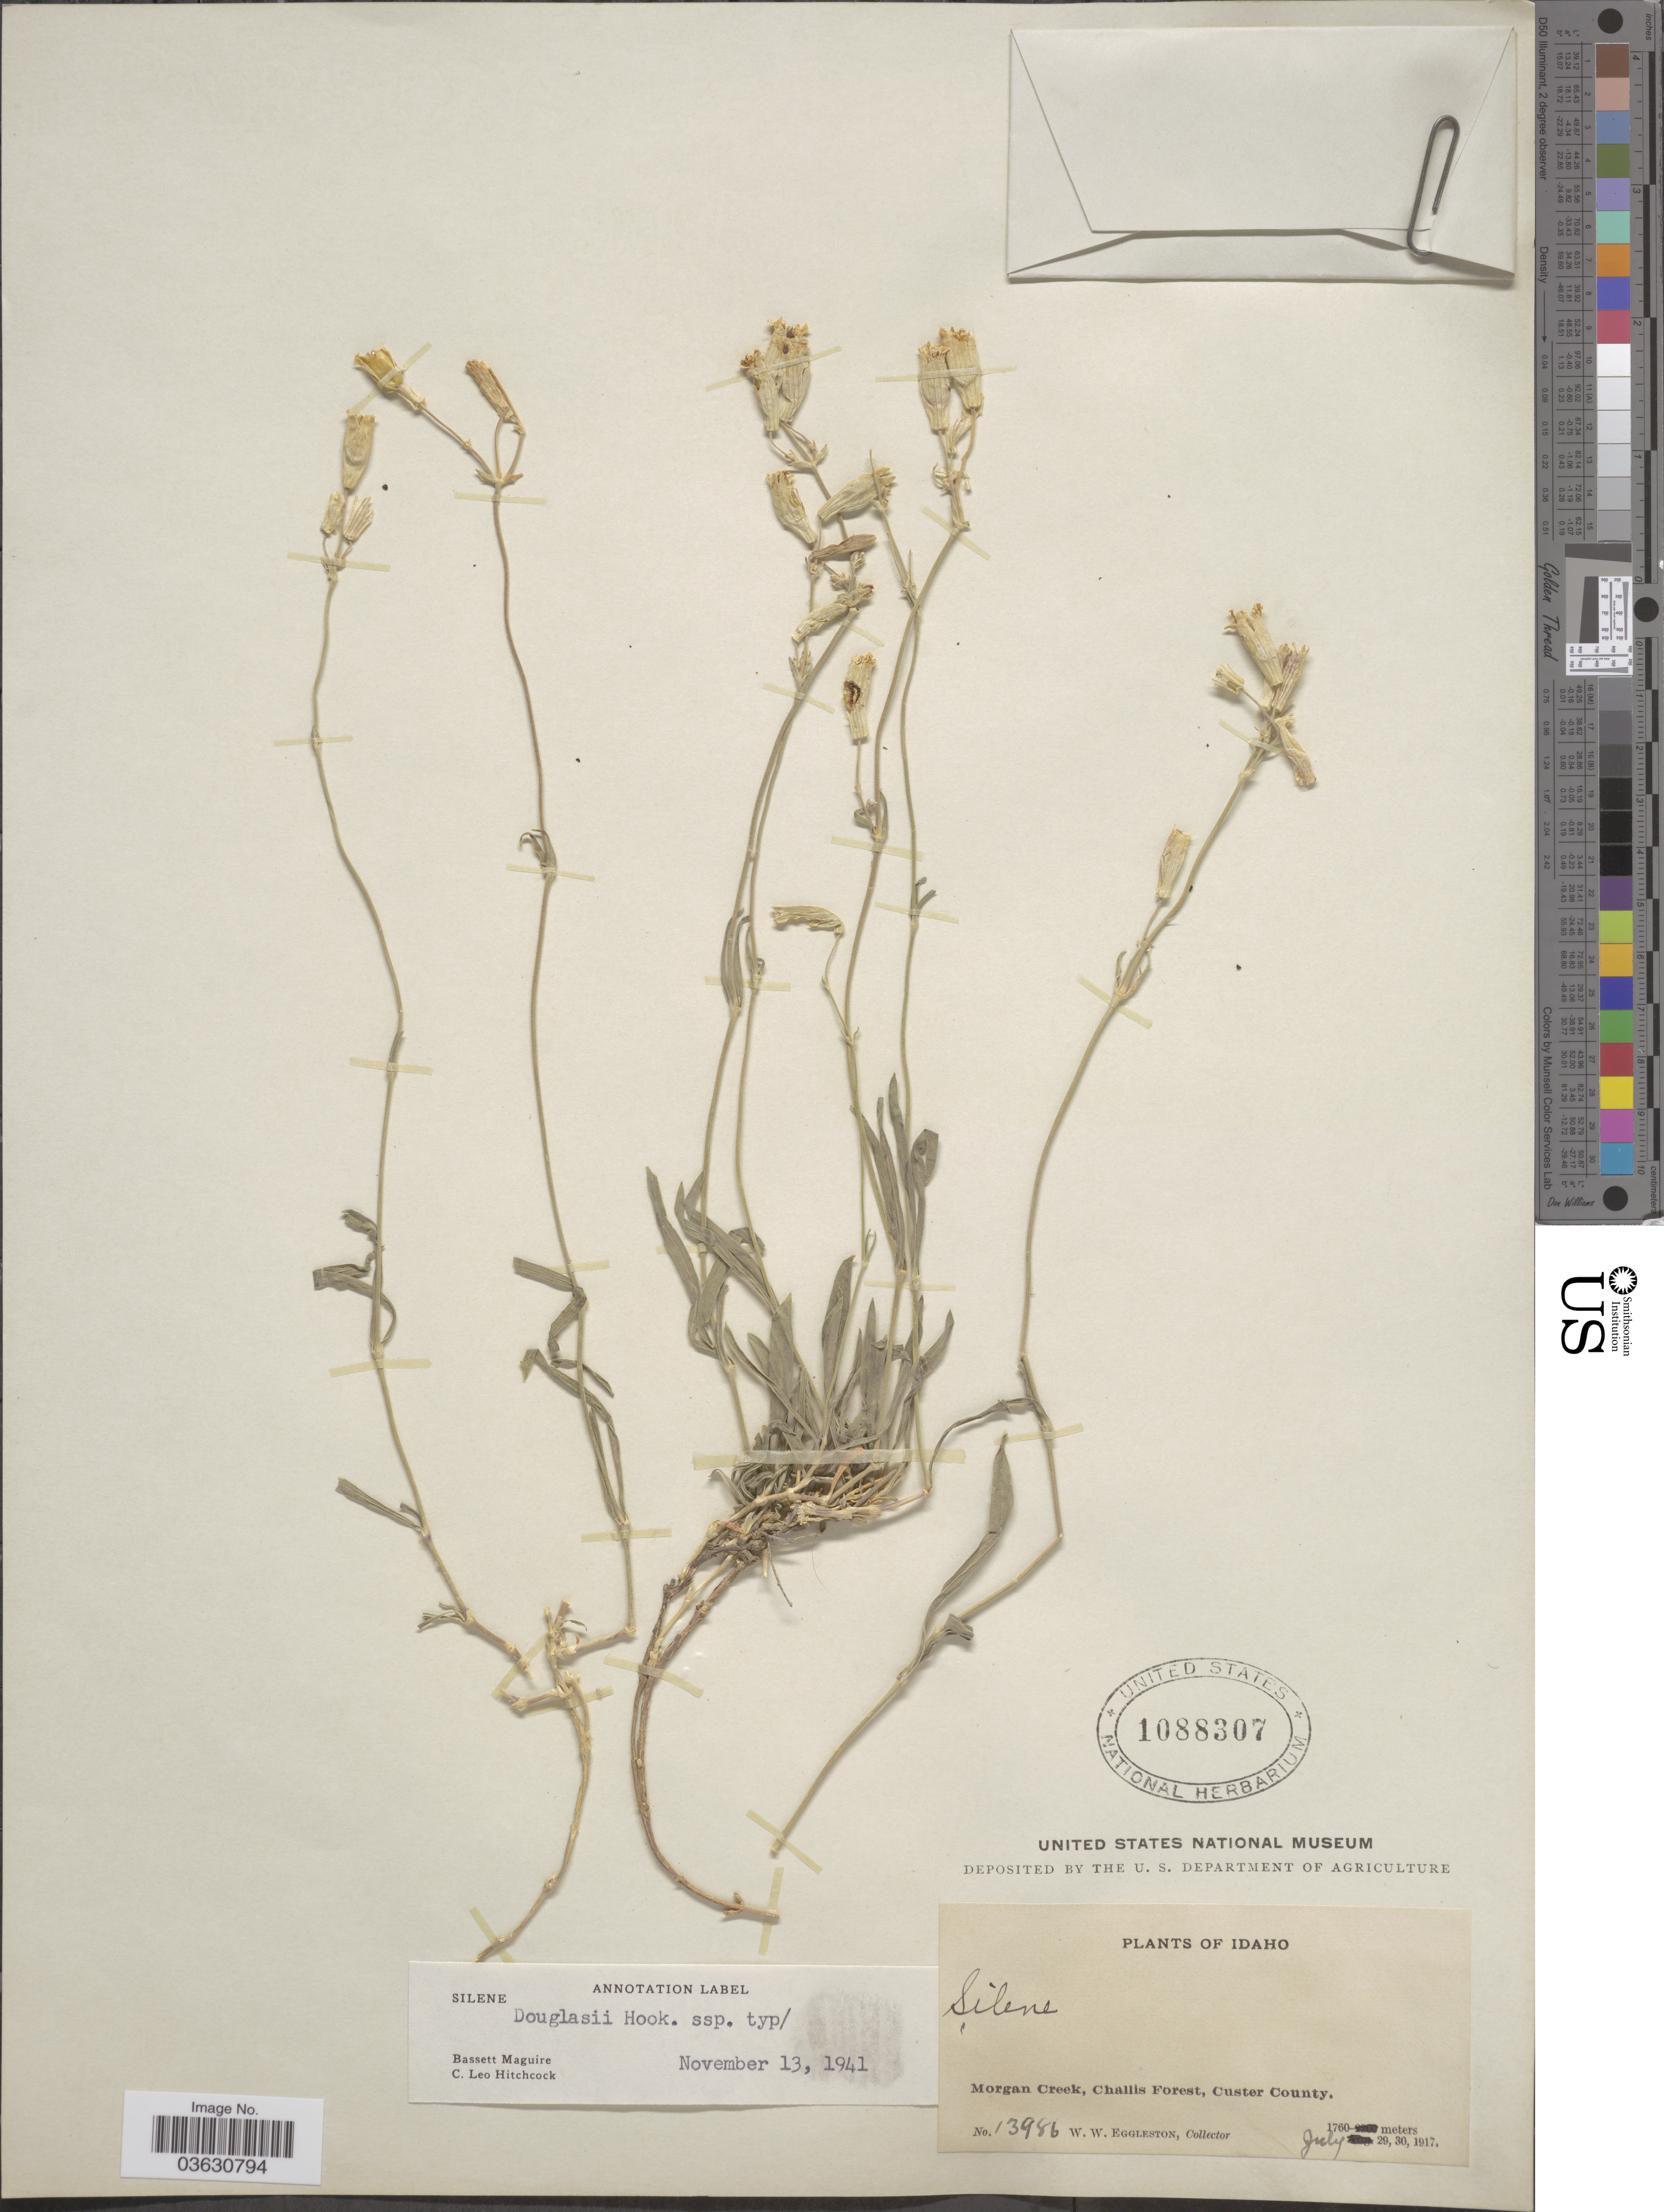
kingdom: Plantae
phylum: Tracheophyta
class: Magnoliopsida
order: Caryophyllales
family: Caryophyllaceae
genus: Silene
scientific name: Silene douglasii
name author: Hook.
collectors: W. W. Eggleston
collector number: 13986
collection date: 1917-07-29/1917-07-30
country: United States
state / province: Idaho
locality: Morgan Creek, Challis Forest, Custer County.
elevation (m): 1760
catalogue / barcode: US 1088307